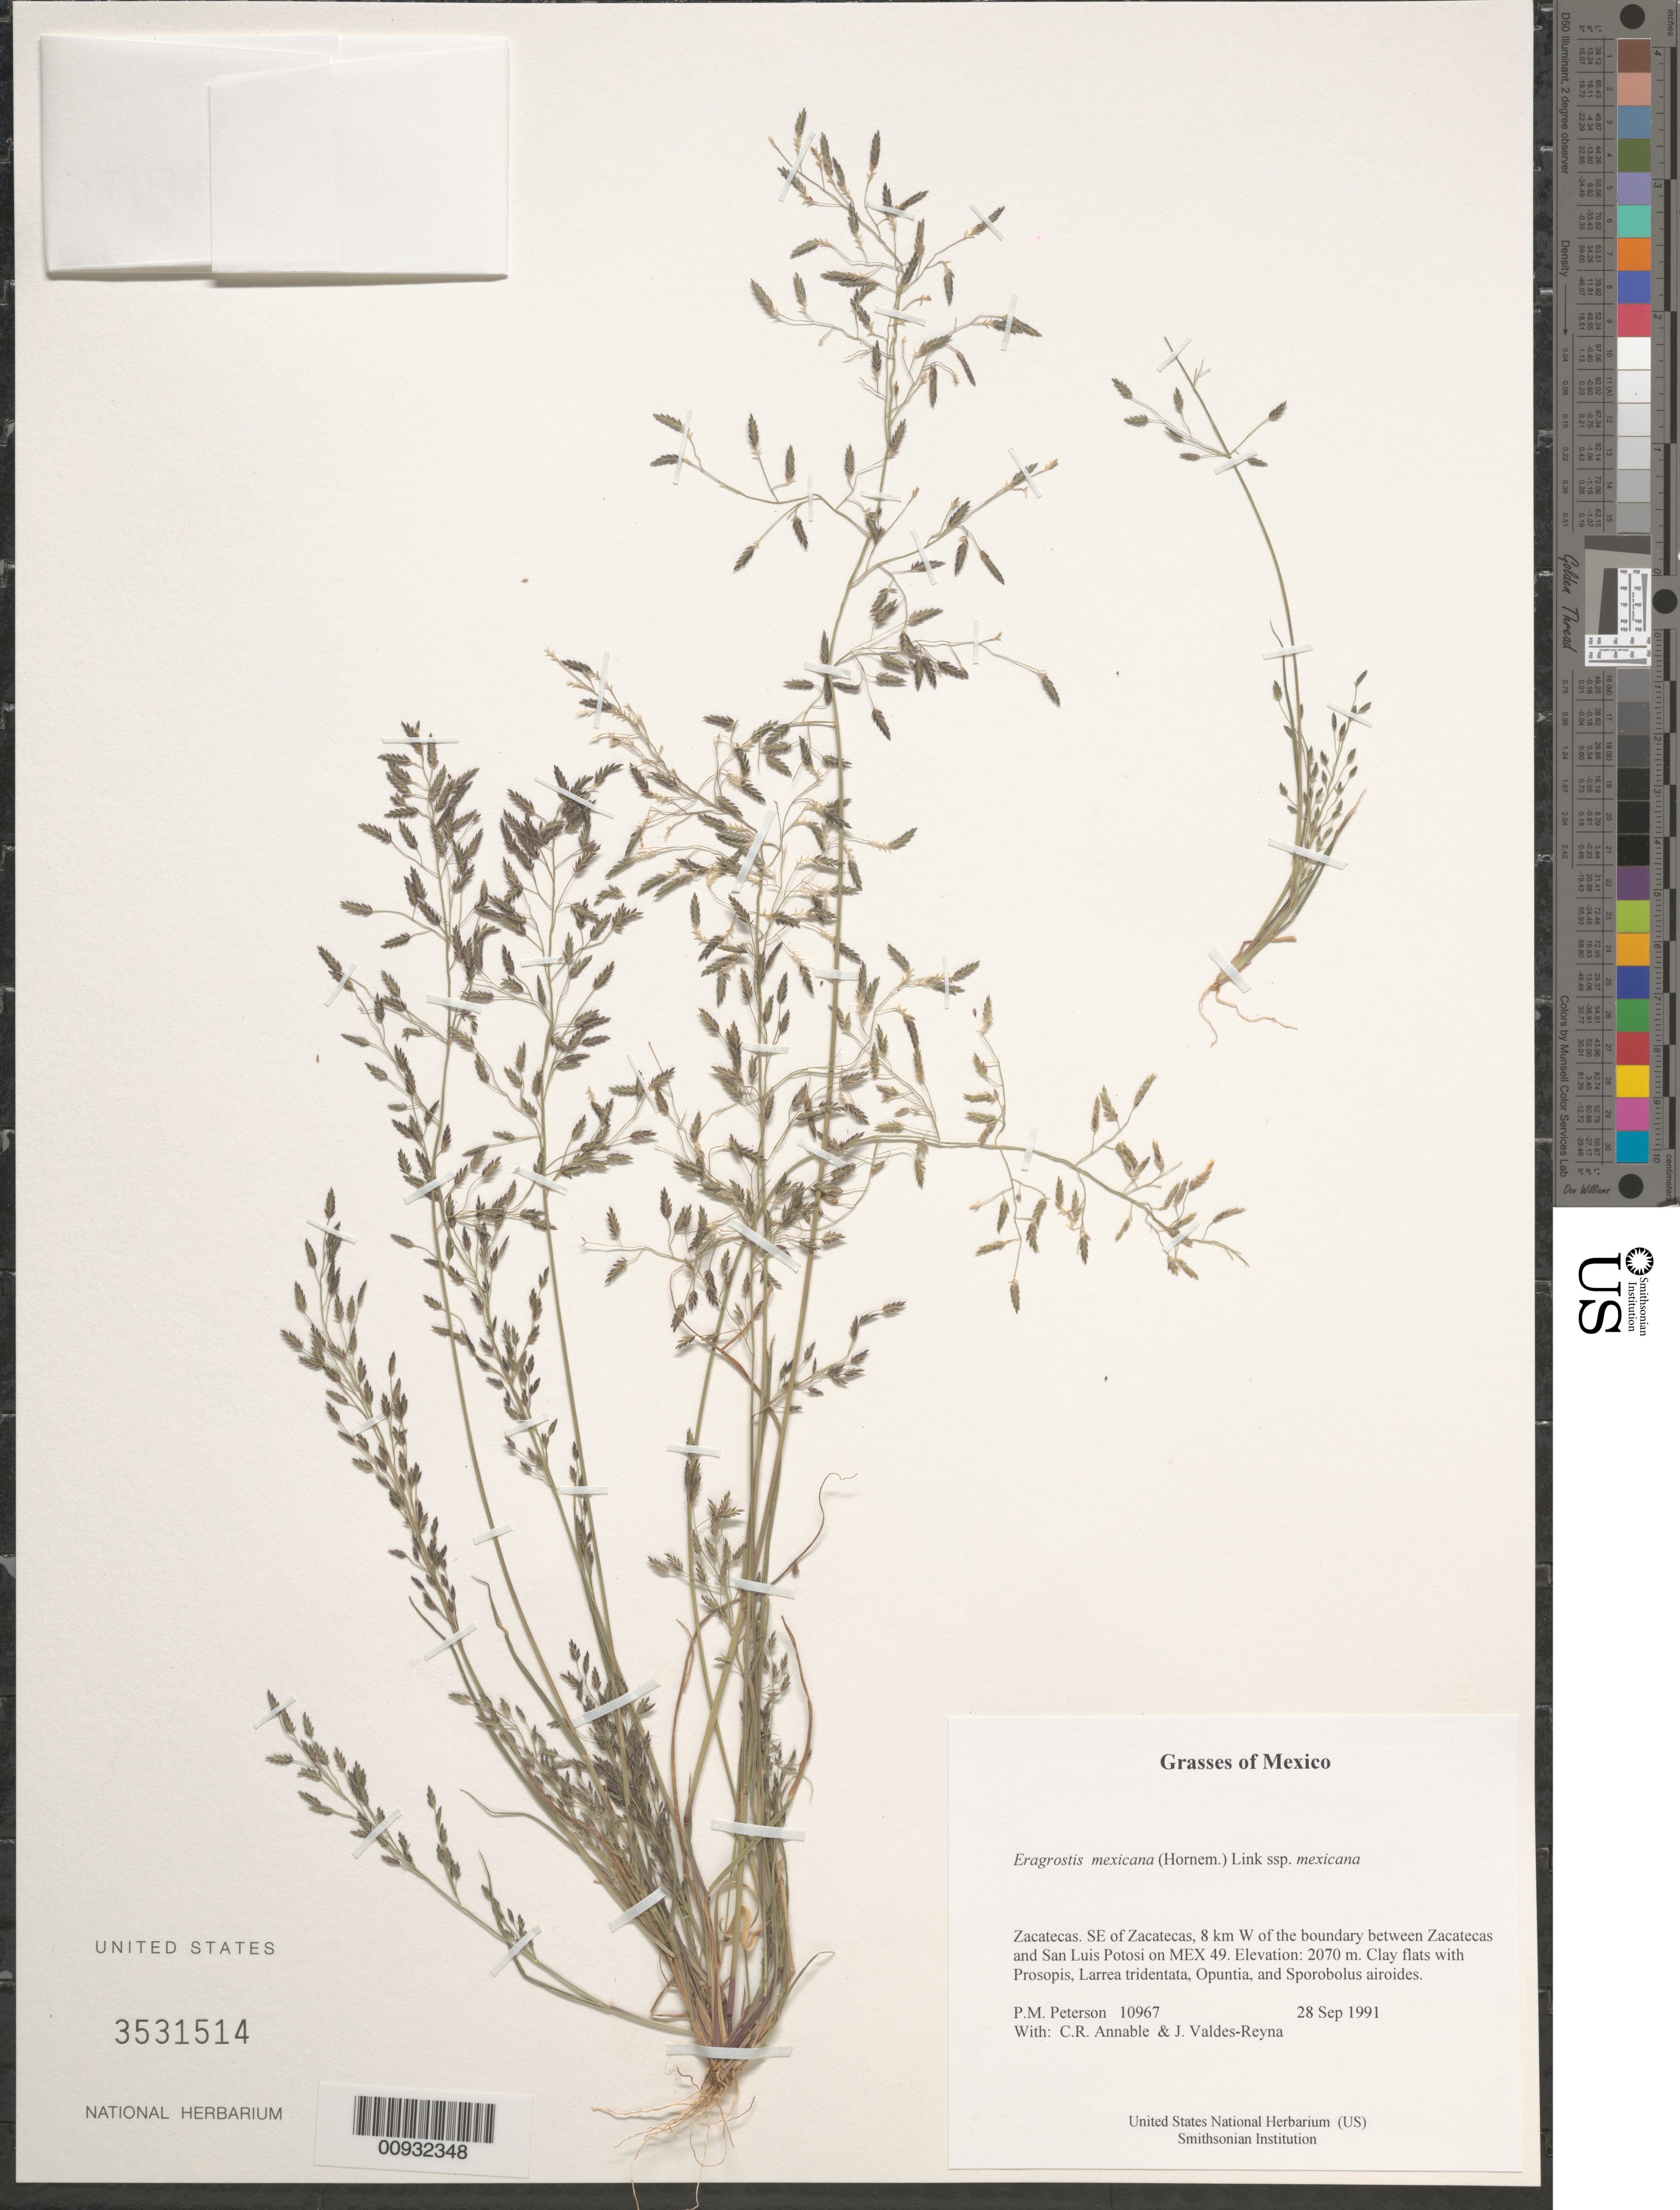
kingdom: Plantae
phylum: Tracheophyta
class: Liliopsida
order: Poales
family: Poaceae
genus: Eragrostis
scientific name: Eragrostis mexicana subsp. mexicana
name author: (Hornem.) Link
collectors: P. M. Peterson, C. R. Annable & J. Valdés-Reyna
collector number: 10967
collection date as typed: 28 Sep 1991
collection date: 1991-09-28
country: Mexico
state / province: Zacatecas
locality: SE of Zacatecas, 8 km W of the boundary between Zacatecas and San Luis Potosi on MEX 49.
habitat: Clay flats with Prosopis, Larrea tridentata, Opuntia, and Sporobolus airoides.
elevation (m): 2070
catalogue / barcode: US 3531514